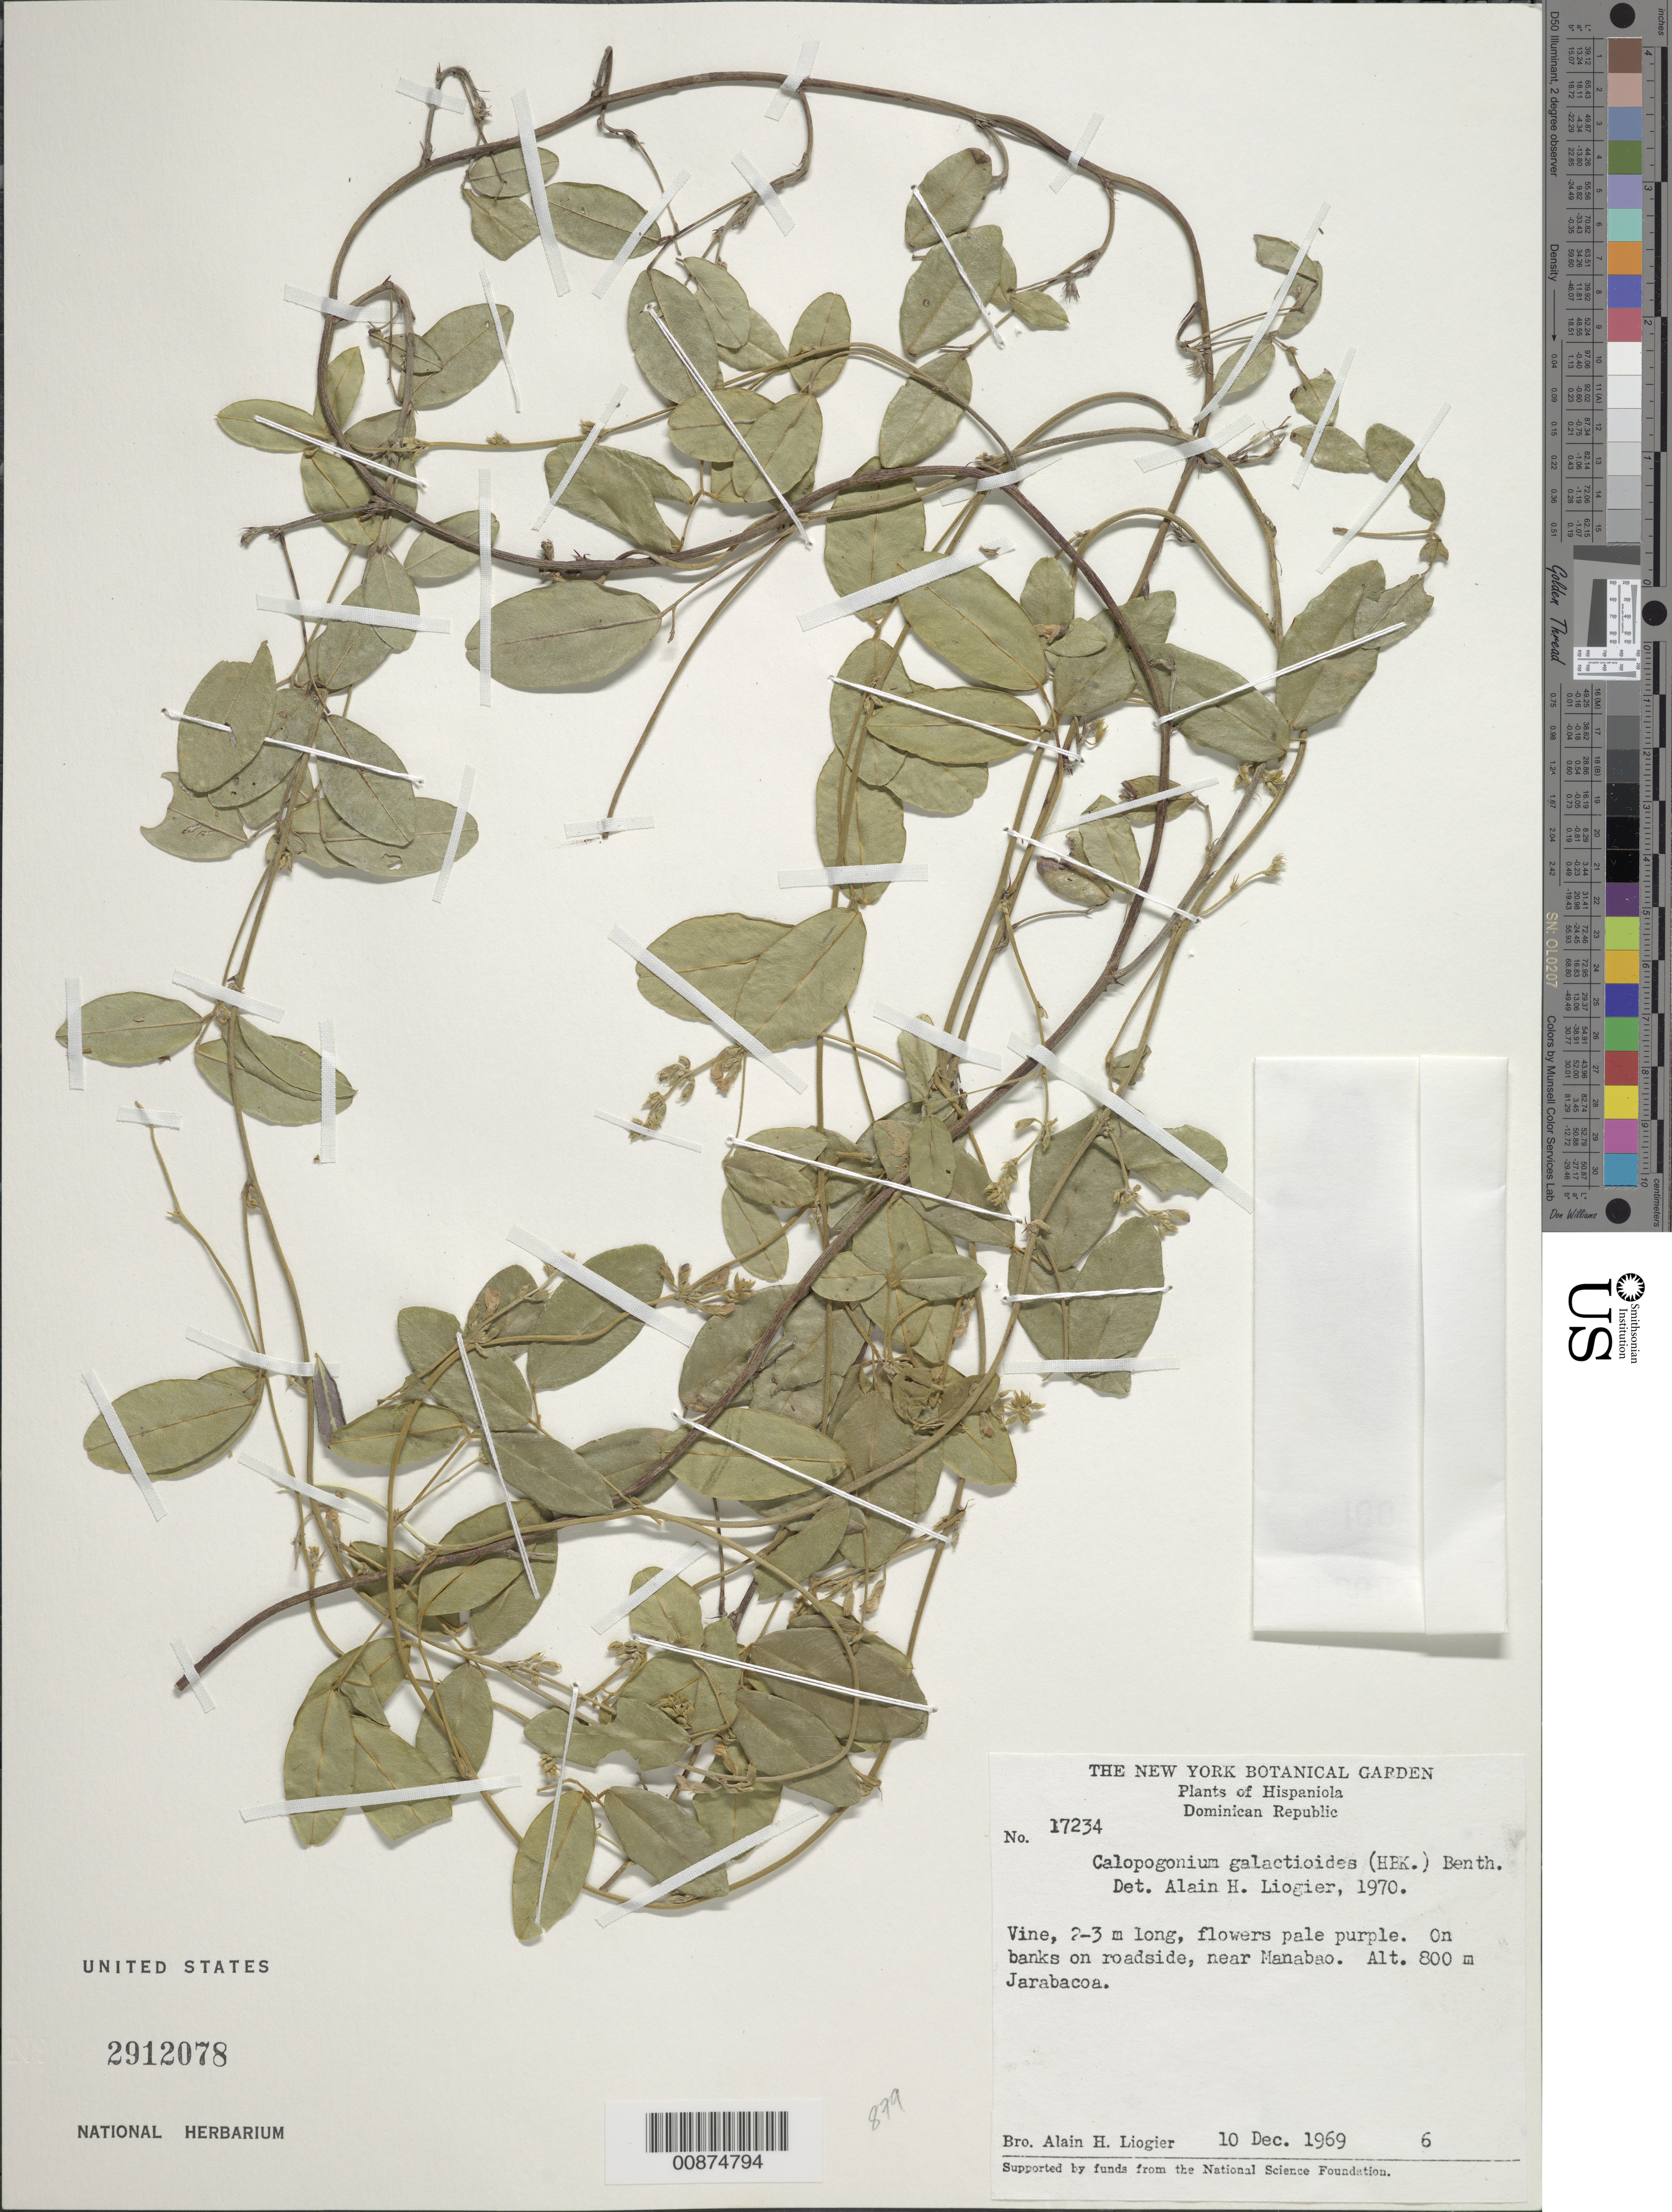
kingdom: Plantae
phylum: Tracheophyta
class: Magnoliopsida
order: Fabales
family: Fabaceae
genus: Calopogonium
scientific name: Calopogonium galactioides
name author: (Kunth) Hemsl.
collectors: A. H. Liogier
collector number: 17234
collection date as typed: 10 Dec 1969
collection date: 1969-12-10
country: Dominican Republic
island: Hispaniola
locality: Near Manabao, Jarabacoa.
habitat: On banks on roadside.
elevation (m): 800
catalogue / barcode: US 2912078